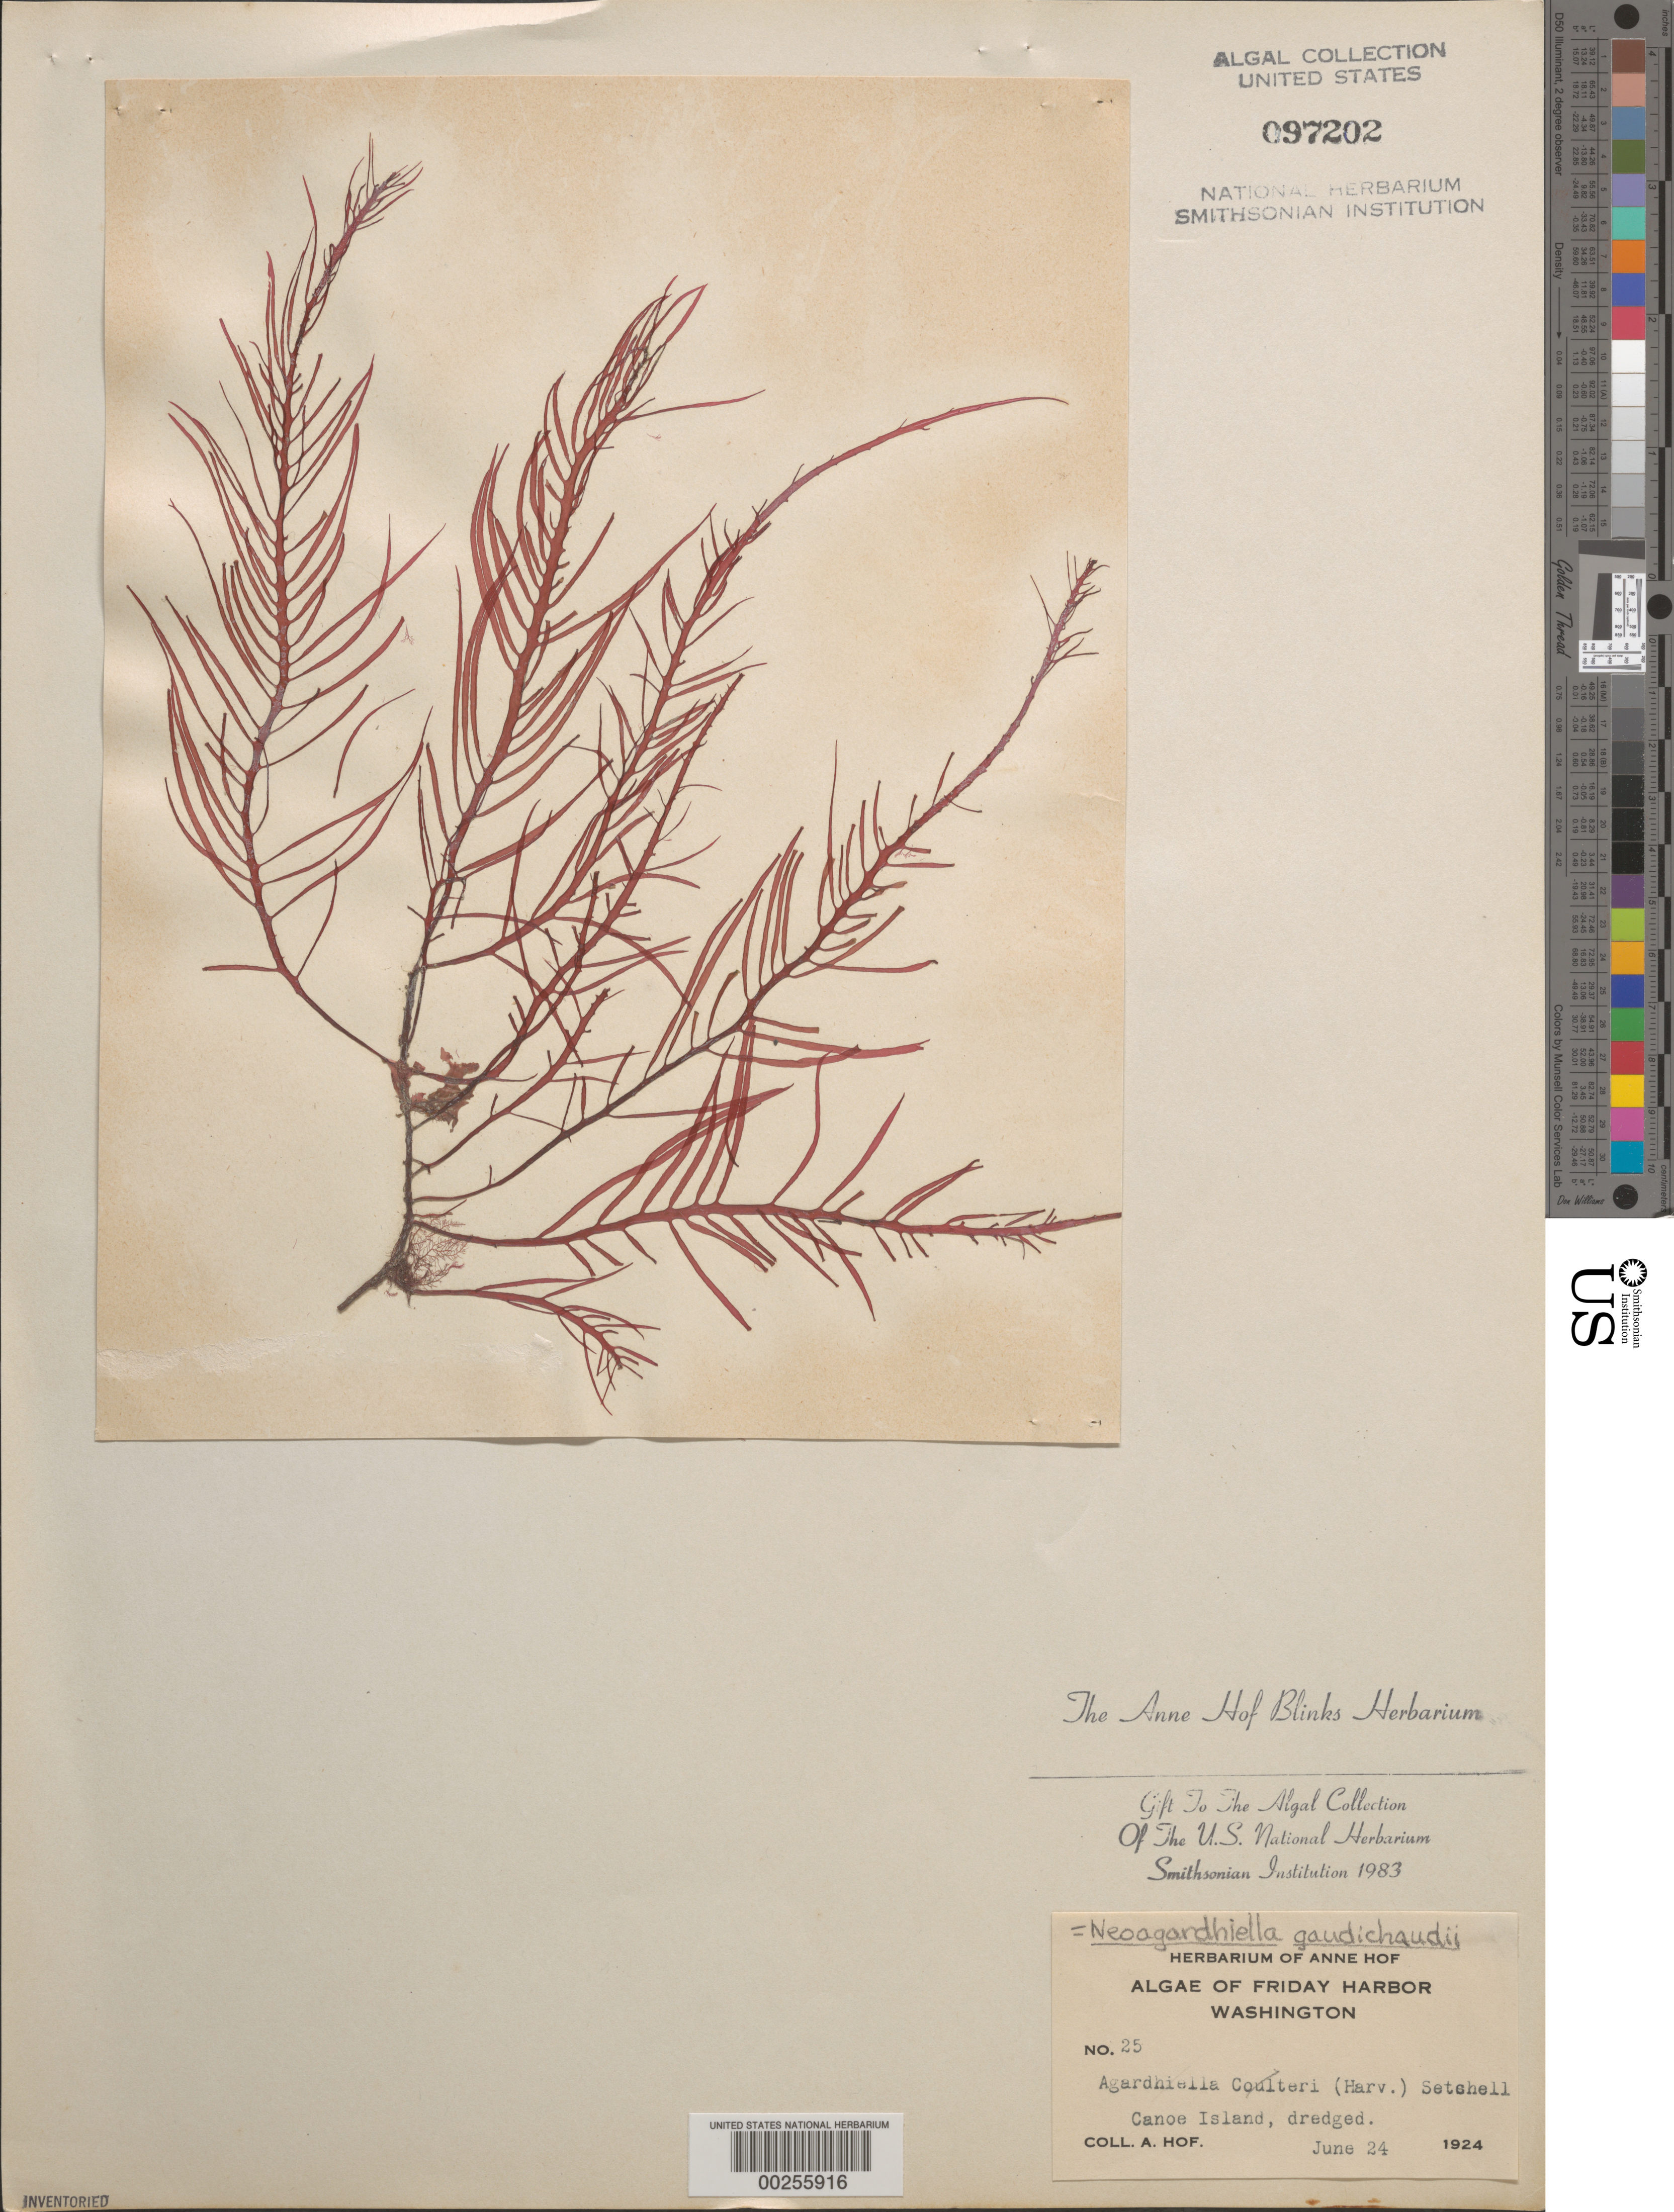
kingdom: Plantae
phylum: Rhodophyta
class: Florideophyceae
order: Gigartinales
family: Solieriaceae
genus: Sarcodiotheca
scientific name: Sarcodiotheca gaudichaudii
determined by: Algae name updating Project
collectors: A. Blinks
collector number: AHB 25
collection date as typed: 24 Jun 1924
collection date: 1924-06-24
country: United States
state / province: Washington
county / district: San Juan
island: Canoe Island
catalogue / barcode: US 97202